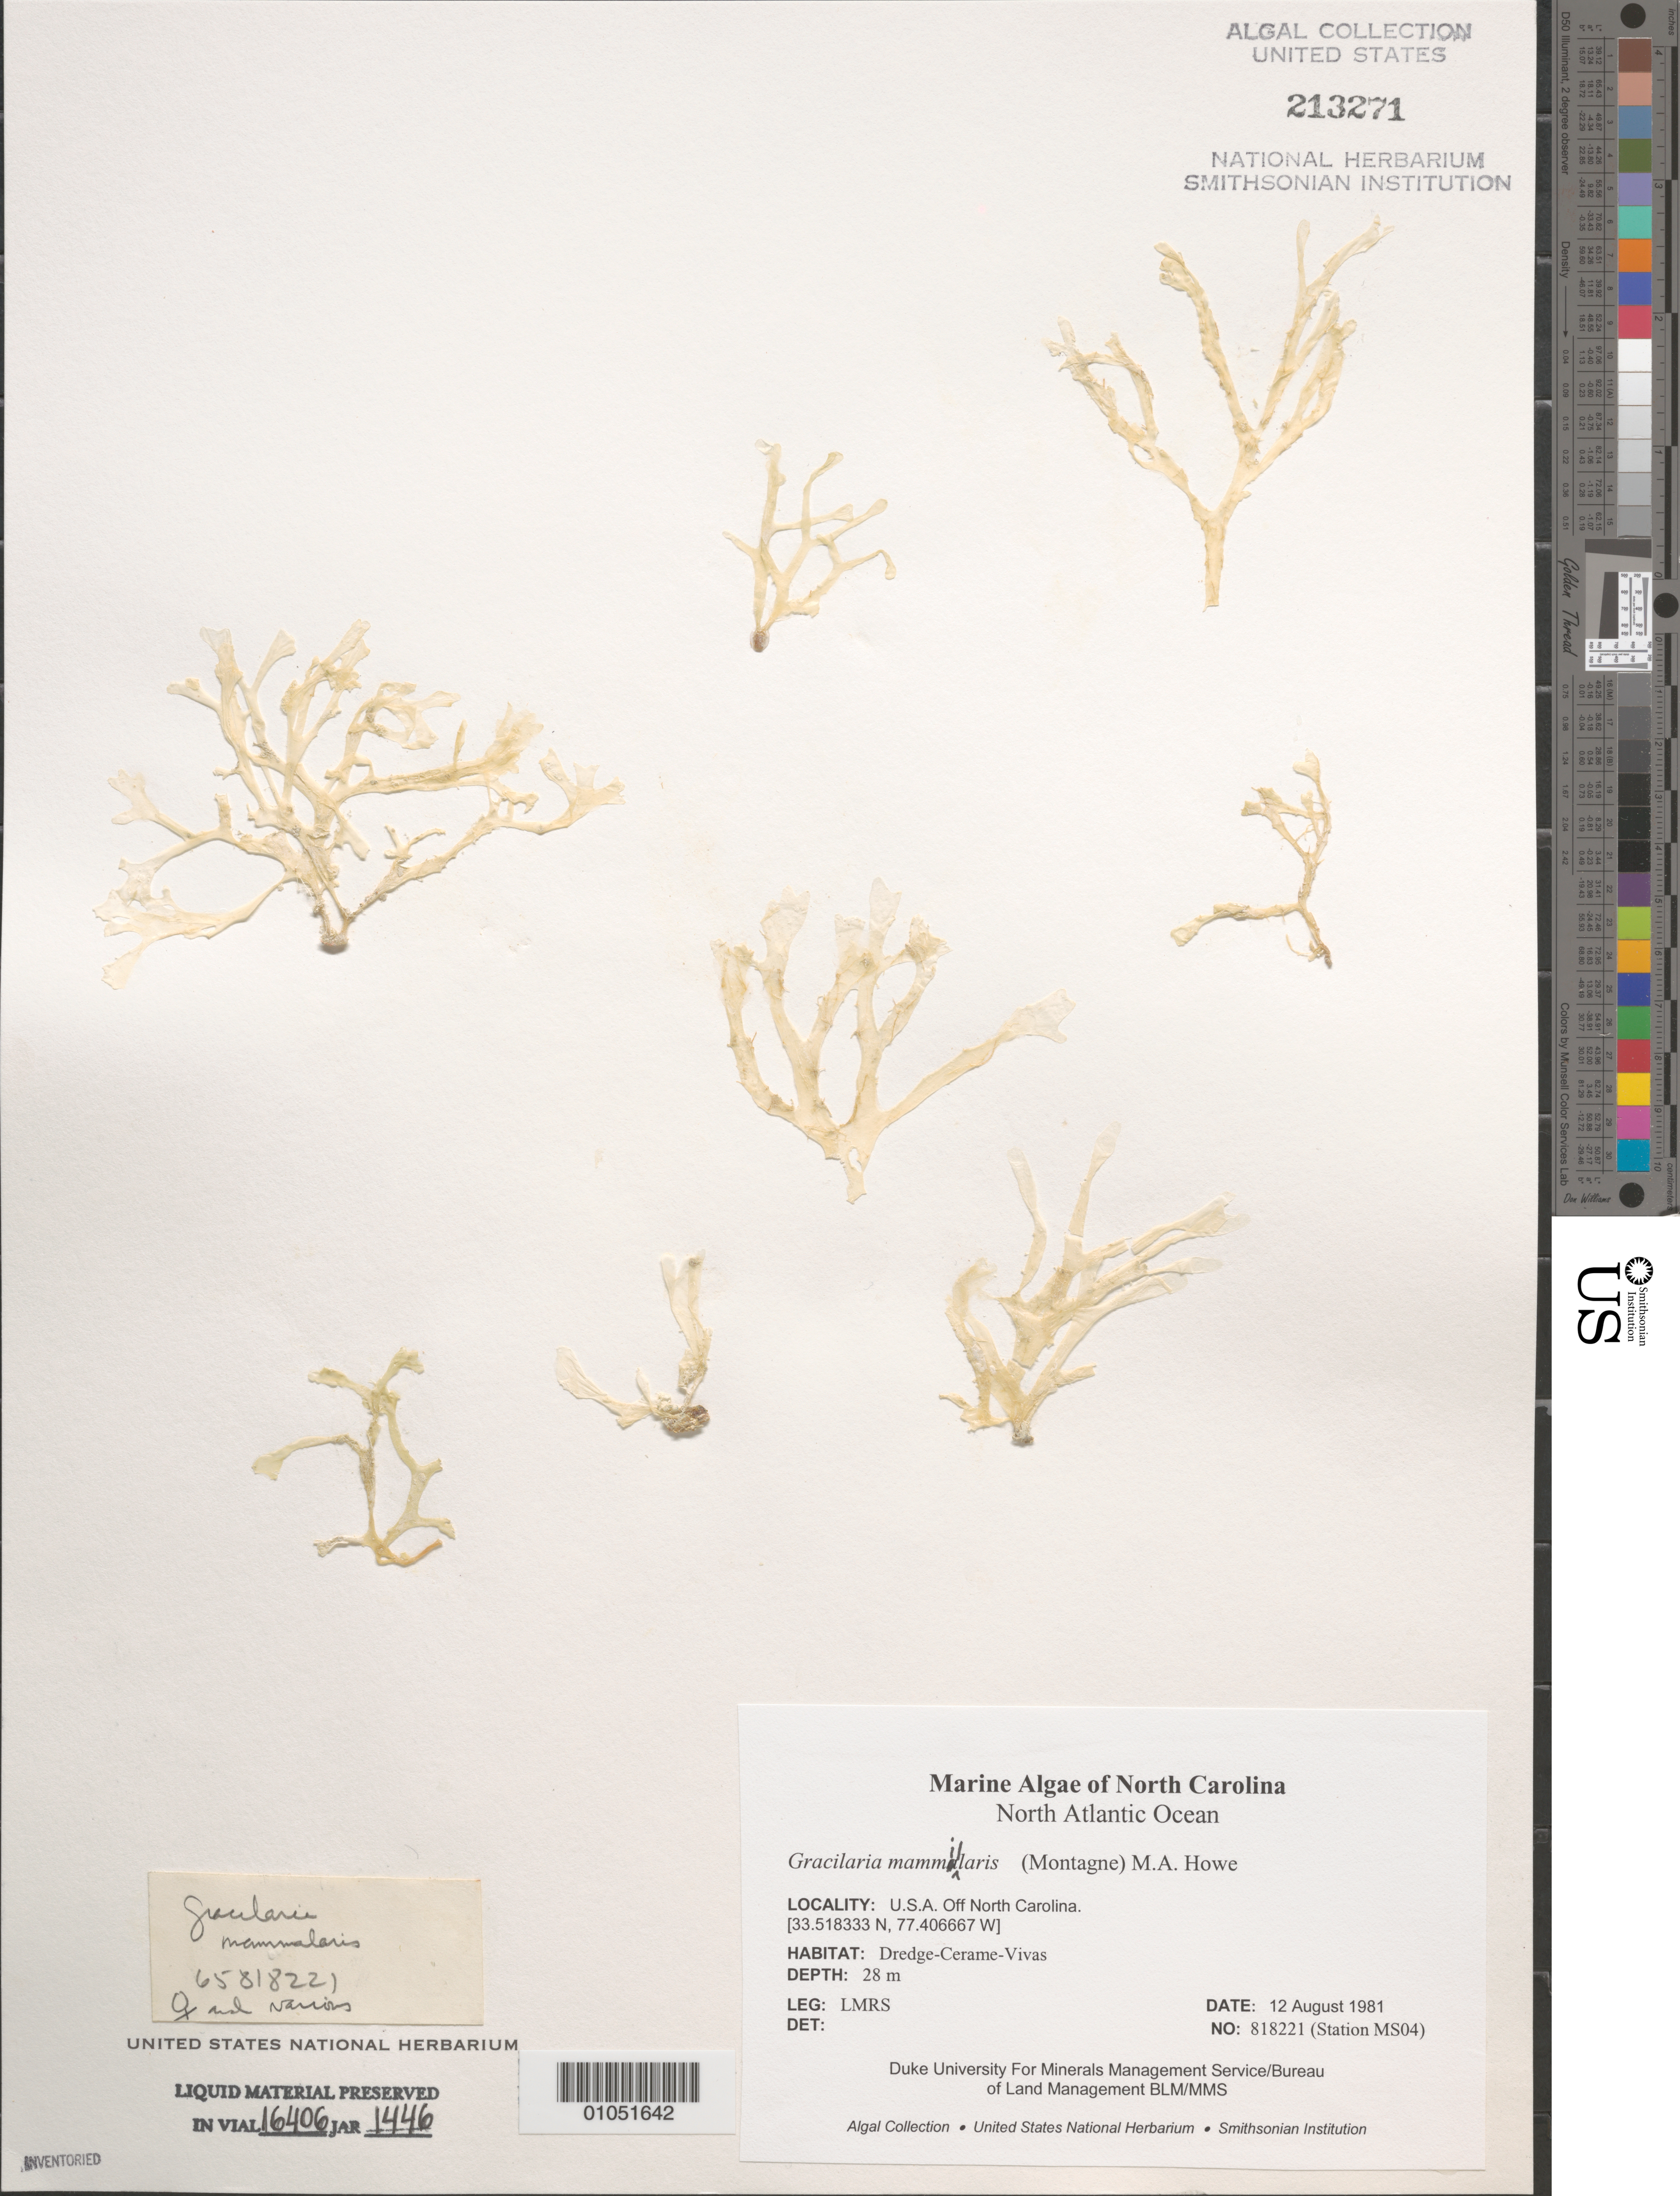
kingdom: Plantae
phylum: Rhodophyta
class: Florideophyceae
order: Gracilariales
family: Gracilariaceae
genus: Gracilaria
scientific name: Gracilaria mammillaris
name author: (Mont.) M. Howe in Britton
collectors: LMRS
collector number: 818221 (Station MS04)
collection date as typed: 12 Aug 1981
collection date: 1981-08-12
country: United States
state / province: North Carolina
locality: North Atlantic Ocean off North Carolina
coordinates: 33.518333 N, 77.406667 W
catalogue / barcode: US 213271